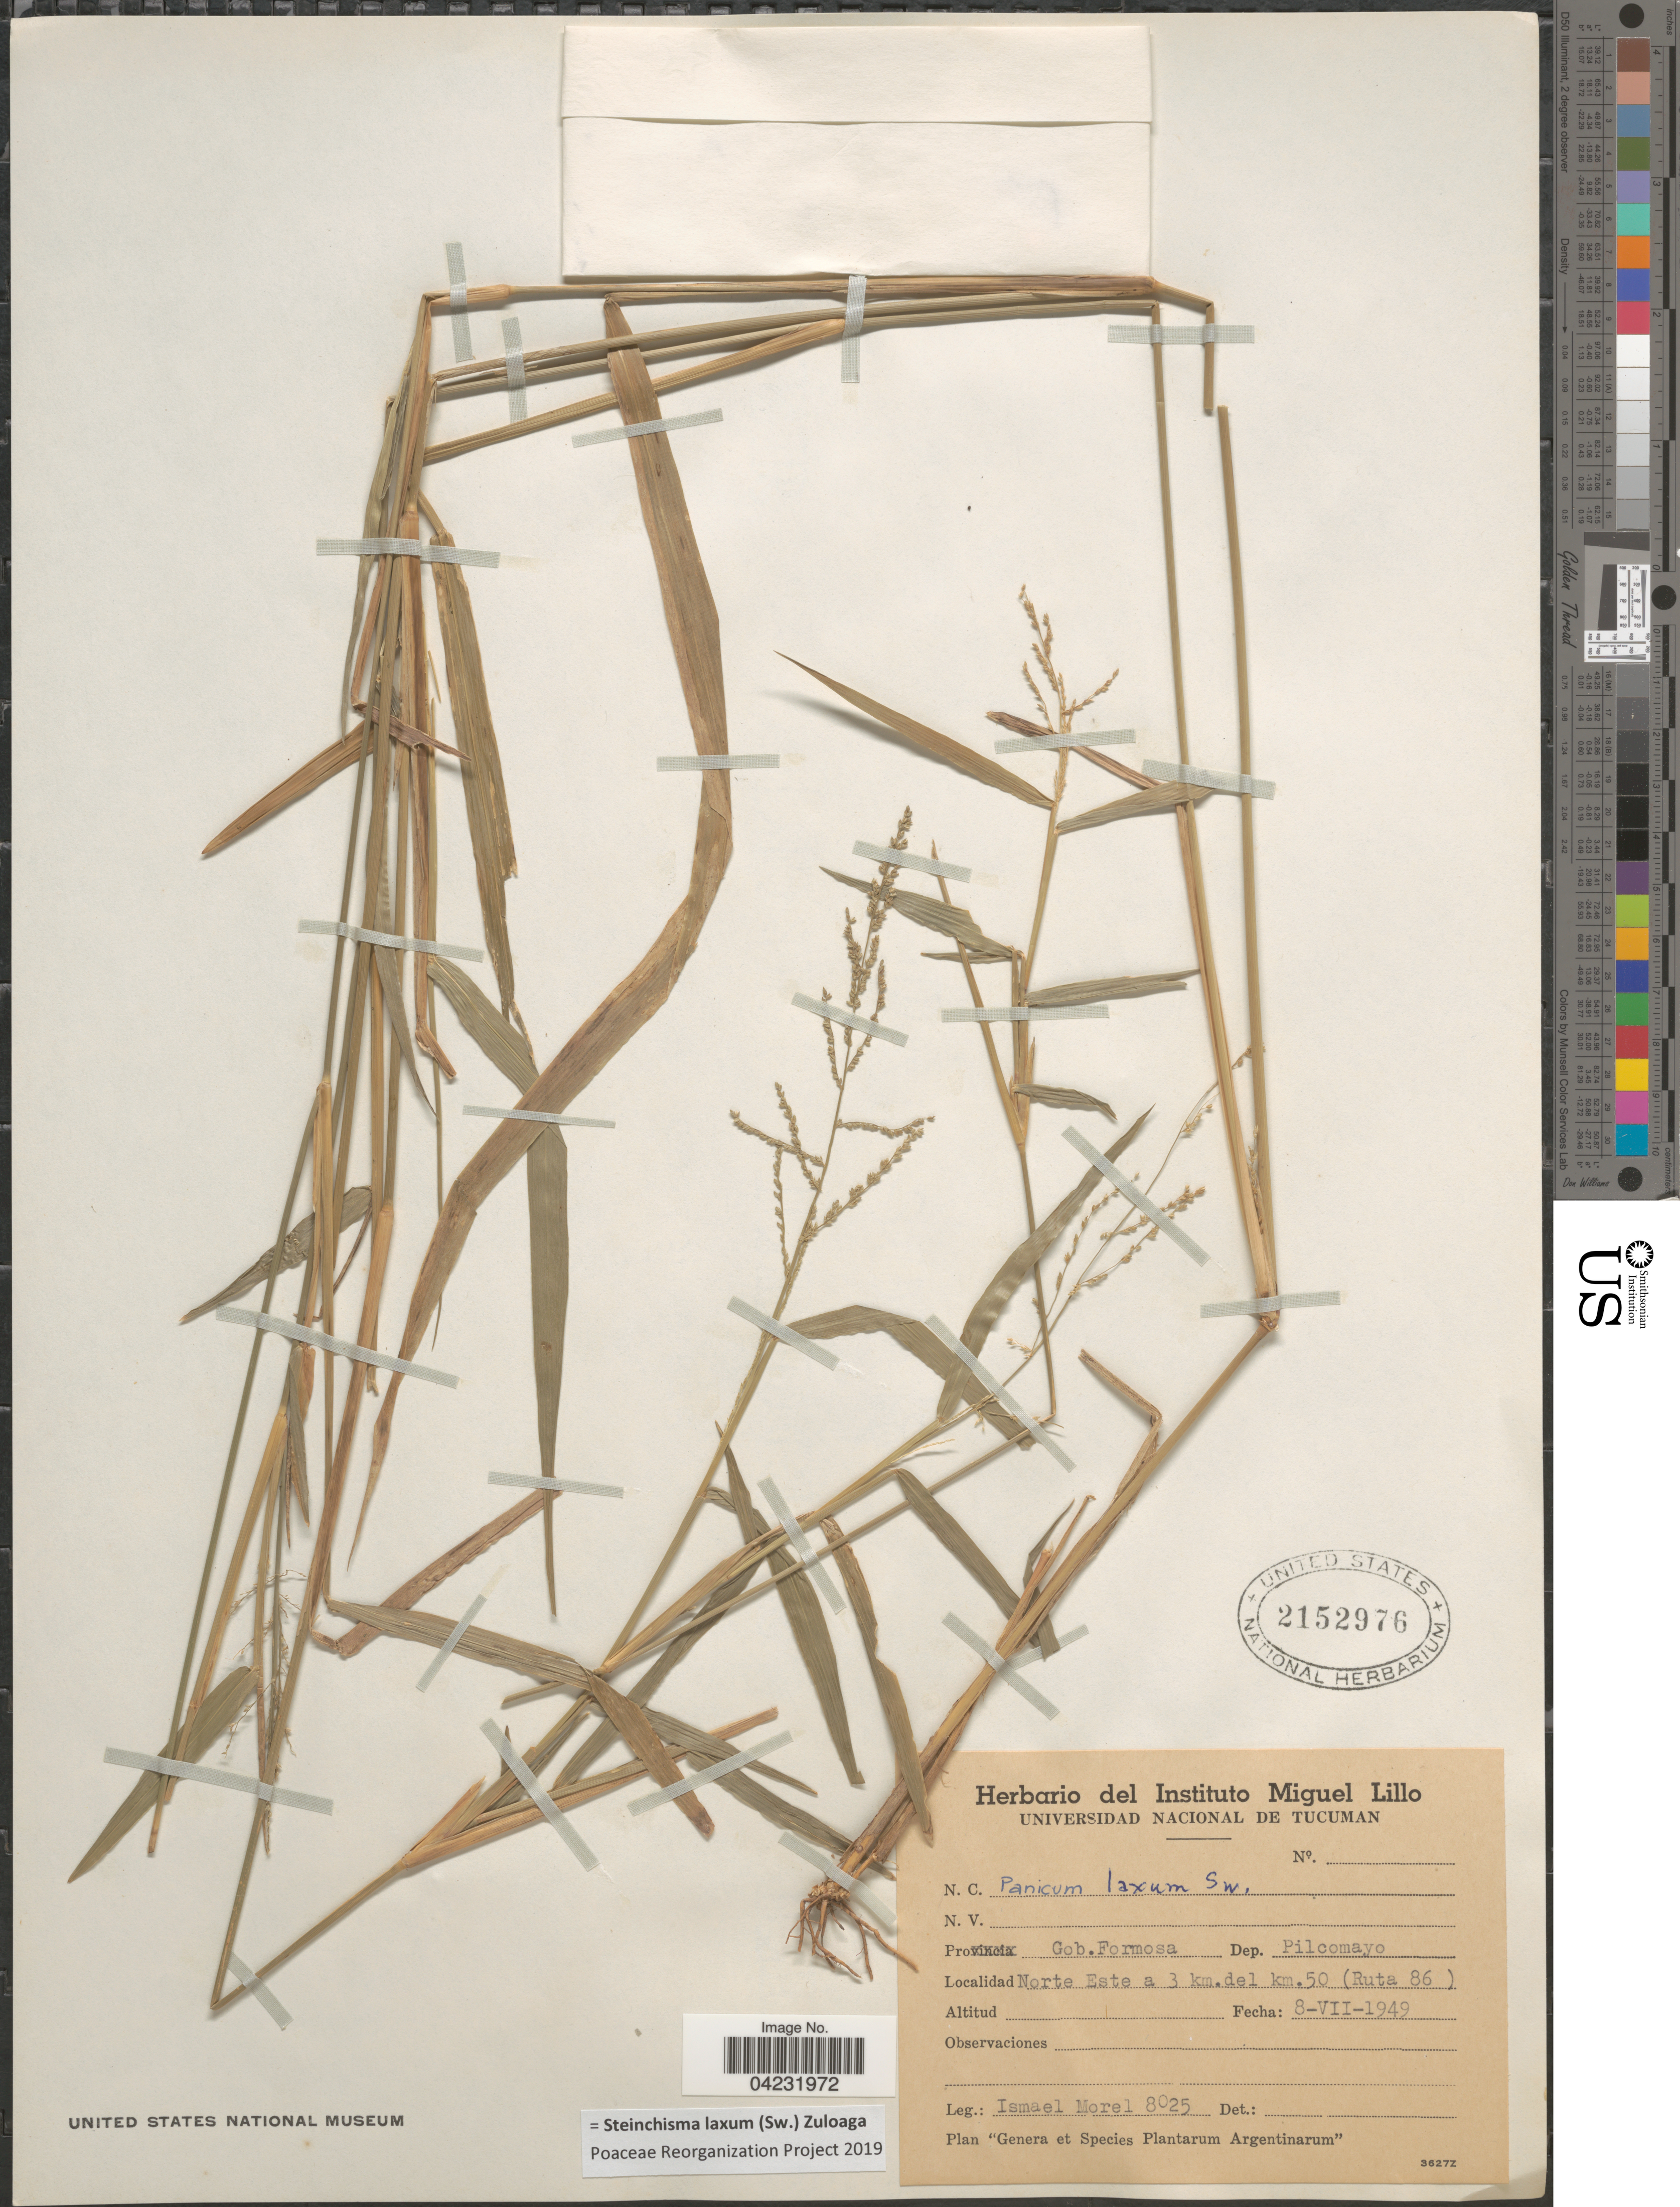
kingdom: Plantae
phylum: Tracheophyta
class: Liliopsida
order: Poales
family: Poaceae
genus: Steinchisma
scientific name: Steinchisma laxum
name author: (Sw.) Zuloaga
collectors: I. Morel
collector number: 8025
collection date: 1949-07-08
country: Argentina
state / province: Formosa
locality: Gob. Formosa. Dep. Pilcomayo. Norte Este a 3 km. del km. 50 (Ruta 86).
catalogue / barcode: US 2152976